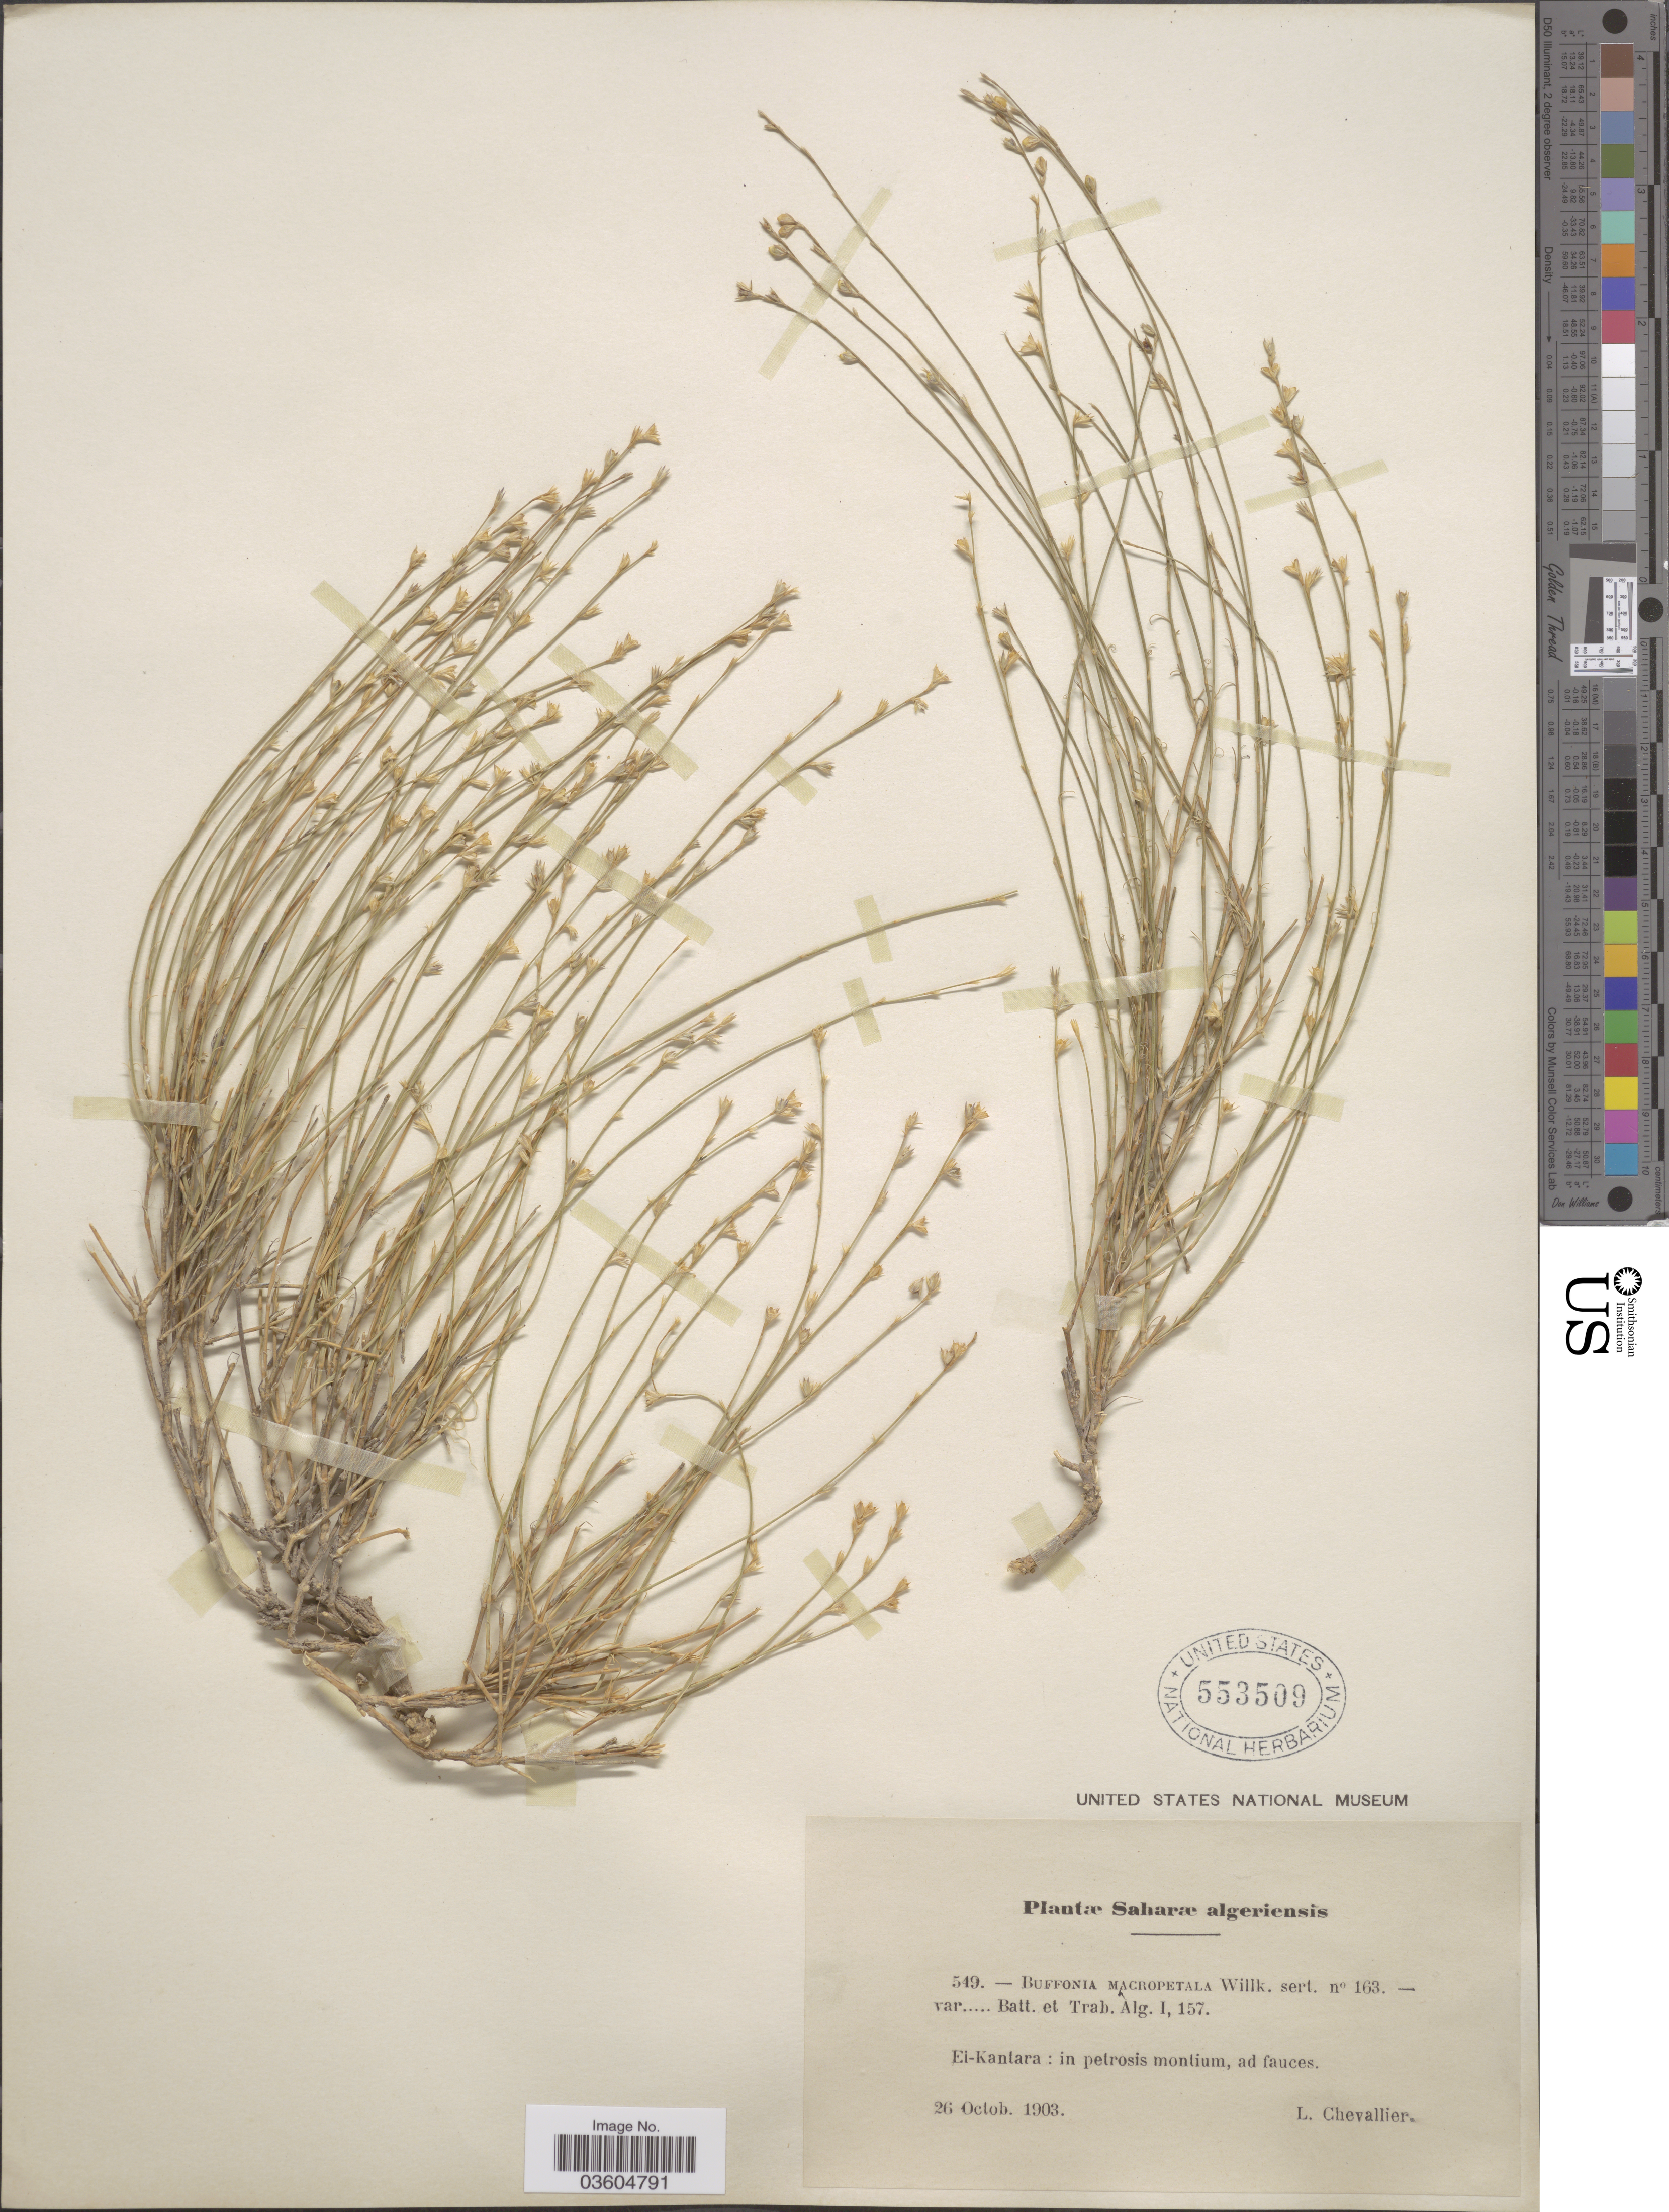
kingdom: Plantae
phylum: Tracheophyta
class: Magnoliopsida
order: Caryophyllales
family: Caryophyllaceae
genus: Bufonia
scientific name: Bufonia macropetala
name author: Willk.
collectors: L. Chevallier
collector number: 549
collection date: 1903-10-26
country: Algeria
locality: Saharæ algeriensis. Ei-Kantara: in petrosis montium, ad fauces.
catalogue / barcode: US 553509